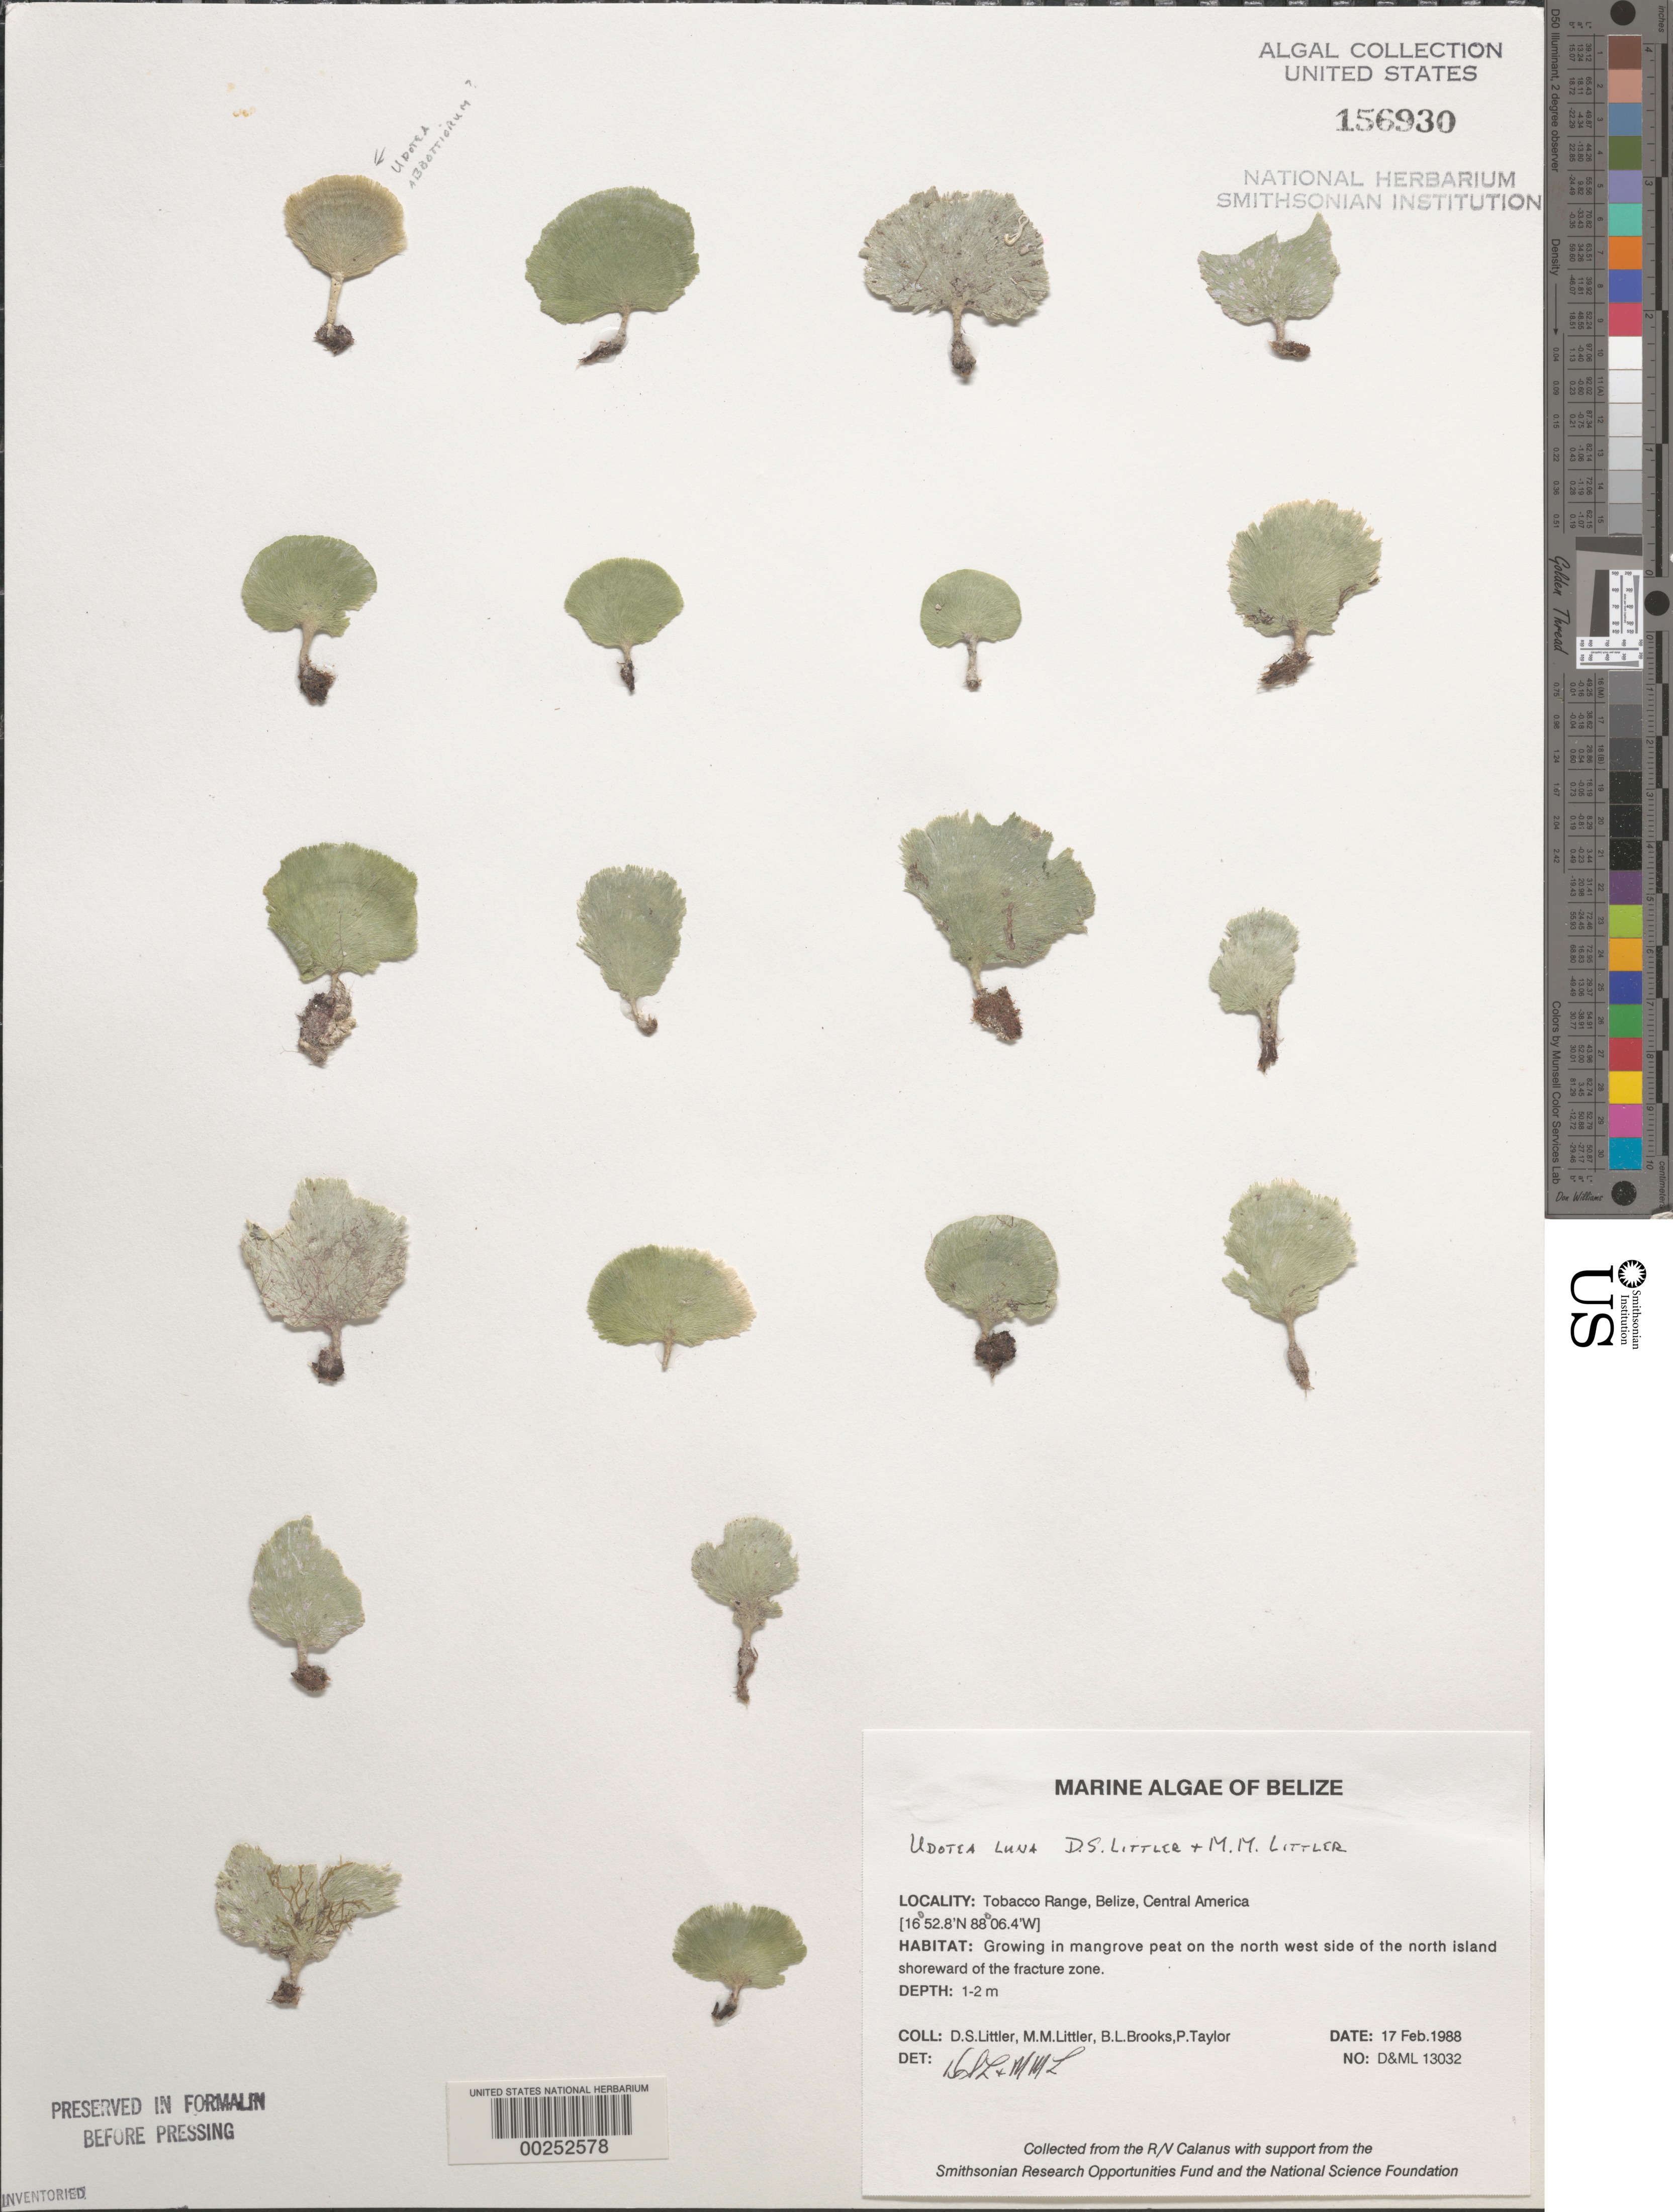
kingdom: Plantae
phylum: Chlorophyta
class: Ulvophyceae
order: Bryopsidales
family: Udoteaceae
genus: Udotea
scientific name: Udotea luna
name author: D.S. Littler & Littler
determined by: Littler, D. S.; Littler, M. M.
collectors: D. S. Littler, M. M. Littler, B. Brooks & P. R. Taylor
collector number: D&ML 13032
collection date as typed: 17 Feb 1988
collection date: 1988-02-17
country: Belize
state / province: Stann Creek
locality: Tobacco Range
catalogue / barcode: US 156930